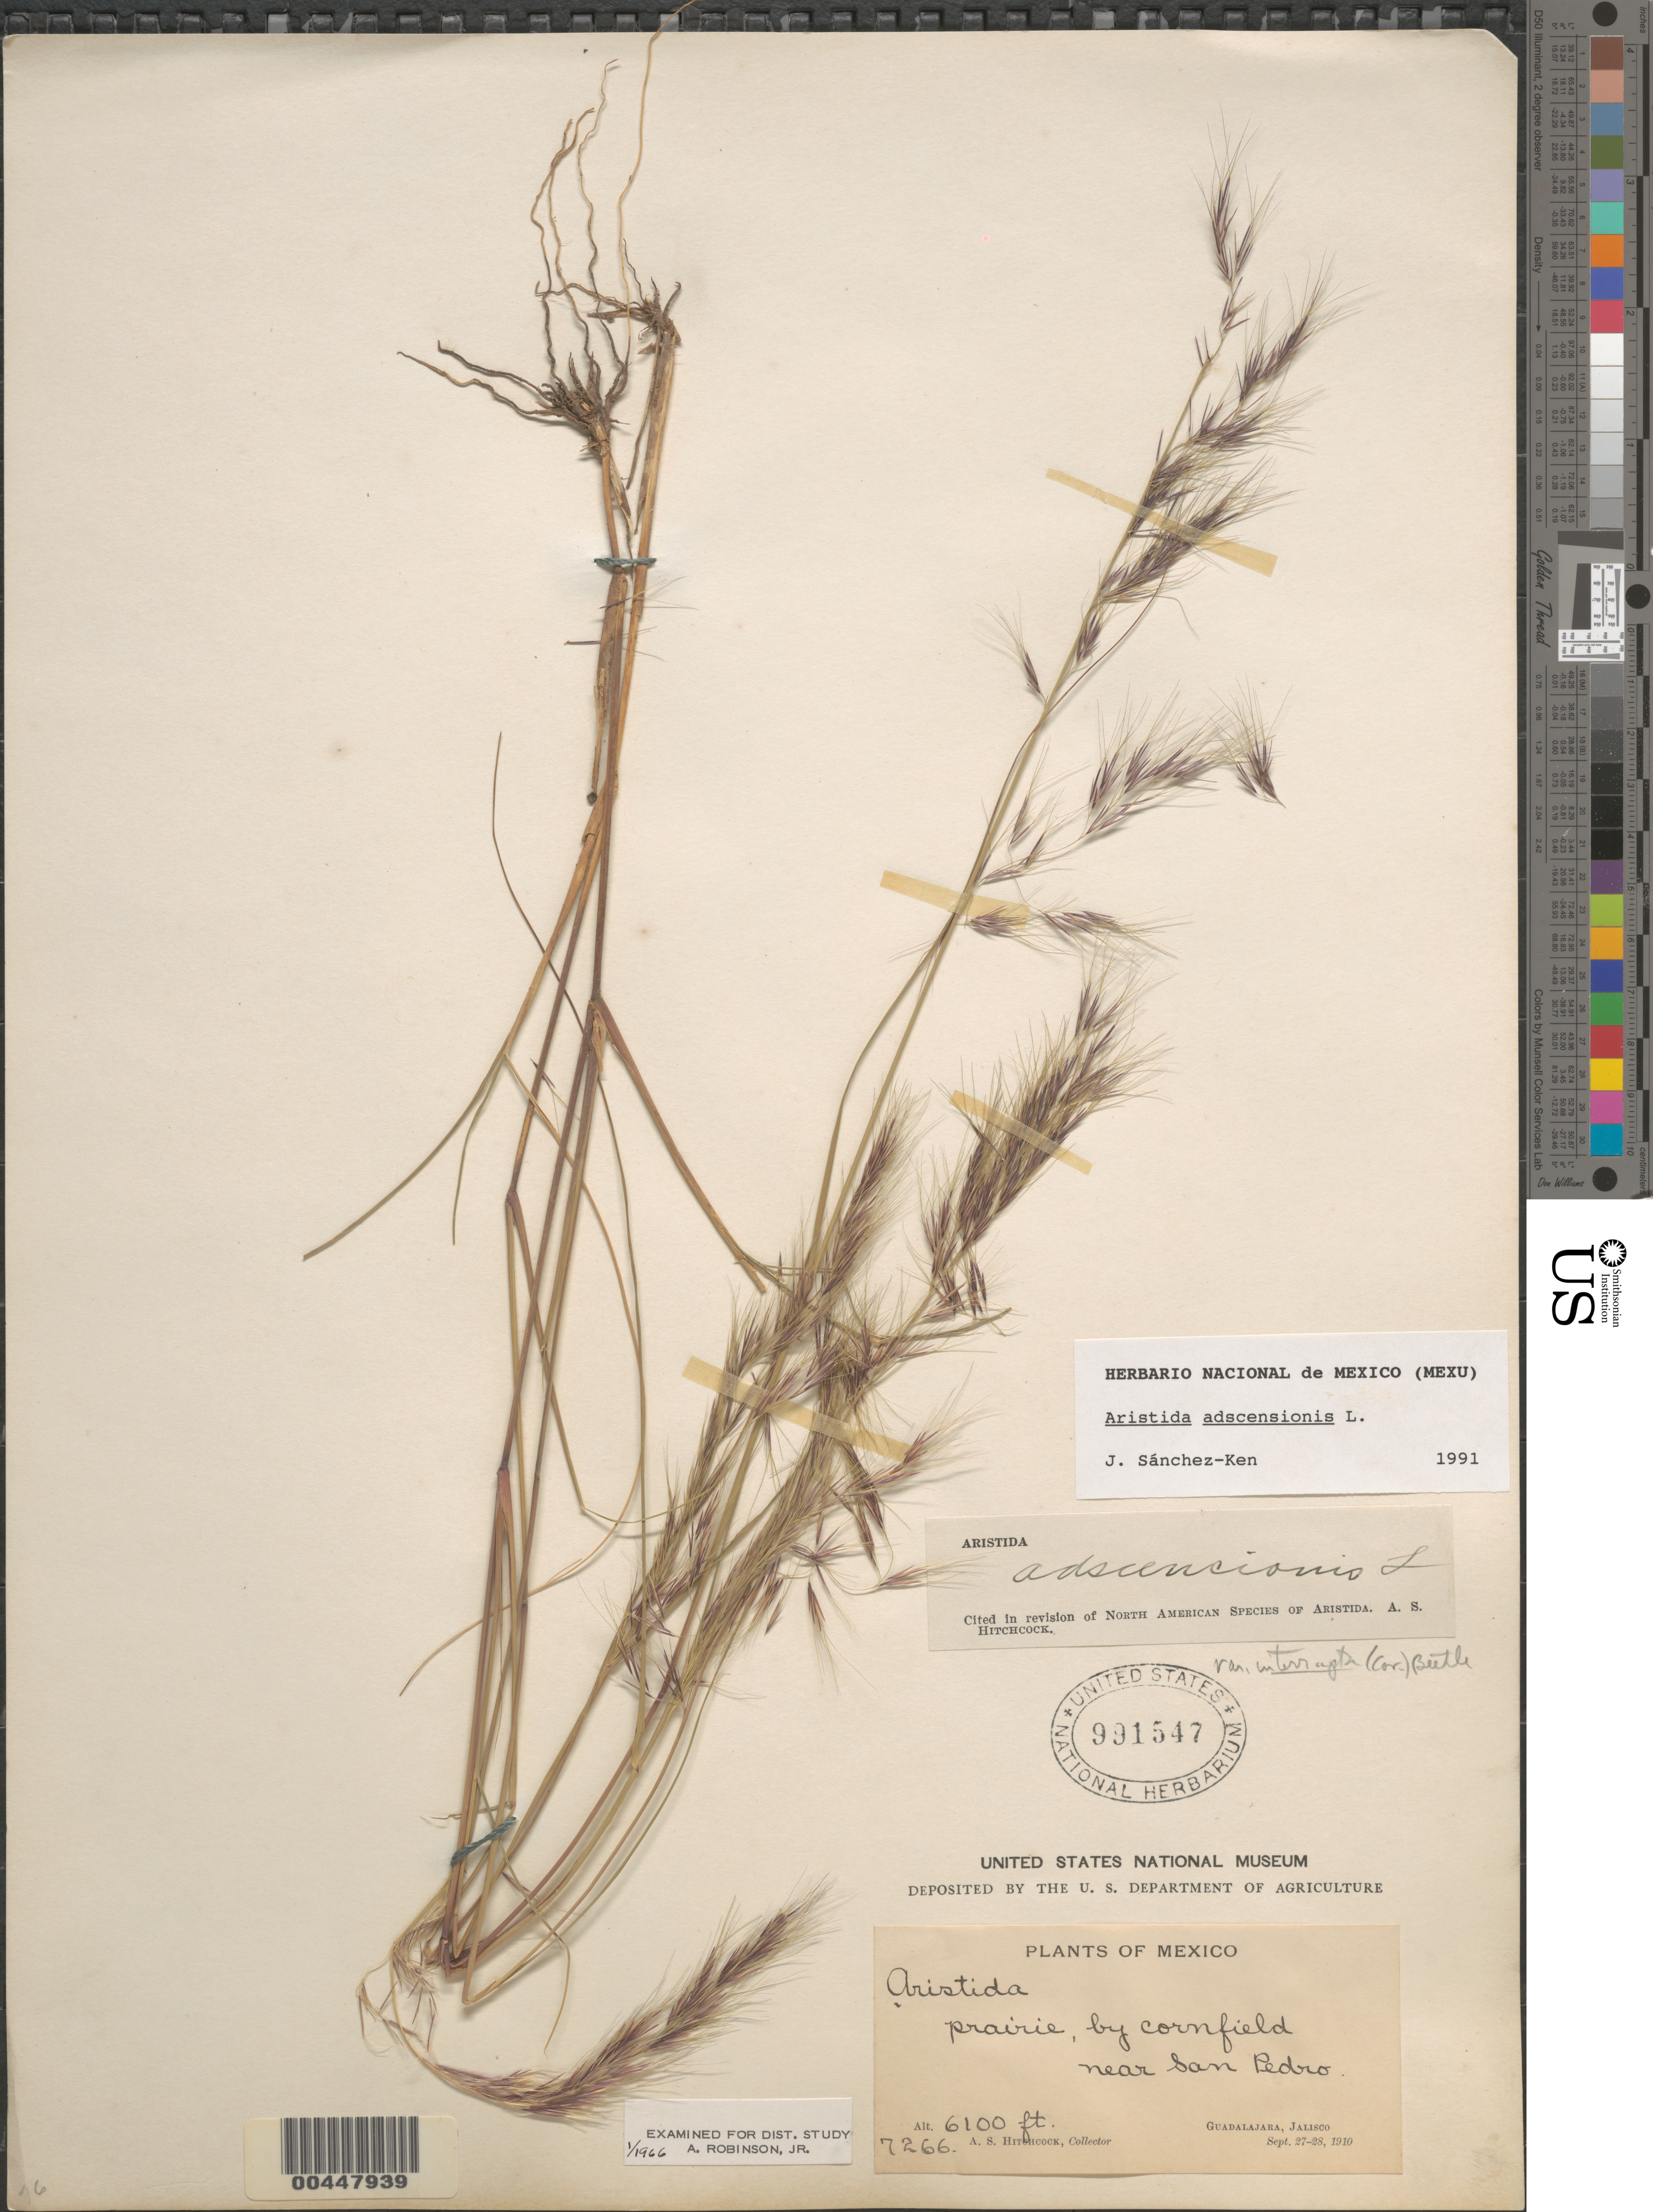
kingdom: Plantae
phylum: Tracheophyta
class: Liliopsida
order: Poales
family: Poaceae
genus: Aristida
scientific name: Aristida adscensionis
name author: L.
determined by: Sánchez-Ken, J. G.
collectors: A. S. Hitchcock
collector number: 7266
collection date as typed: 27 Sep 1910 to 28 Sep 1910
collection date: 1910-09-27/1910-09-28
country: Mexico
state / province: Jalisco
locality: Guadalajara, near San Pedro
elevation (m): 1859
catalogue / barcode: US 991547